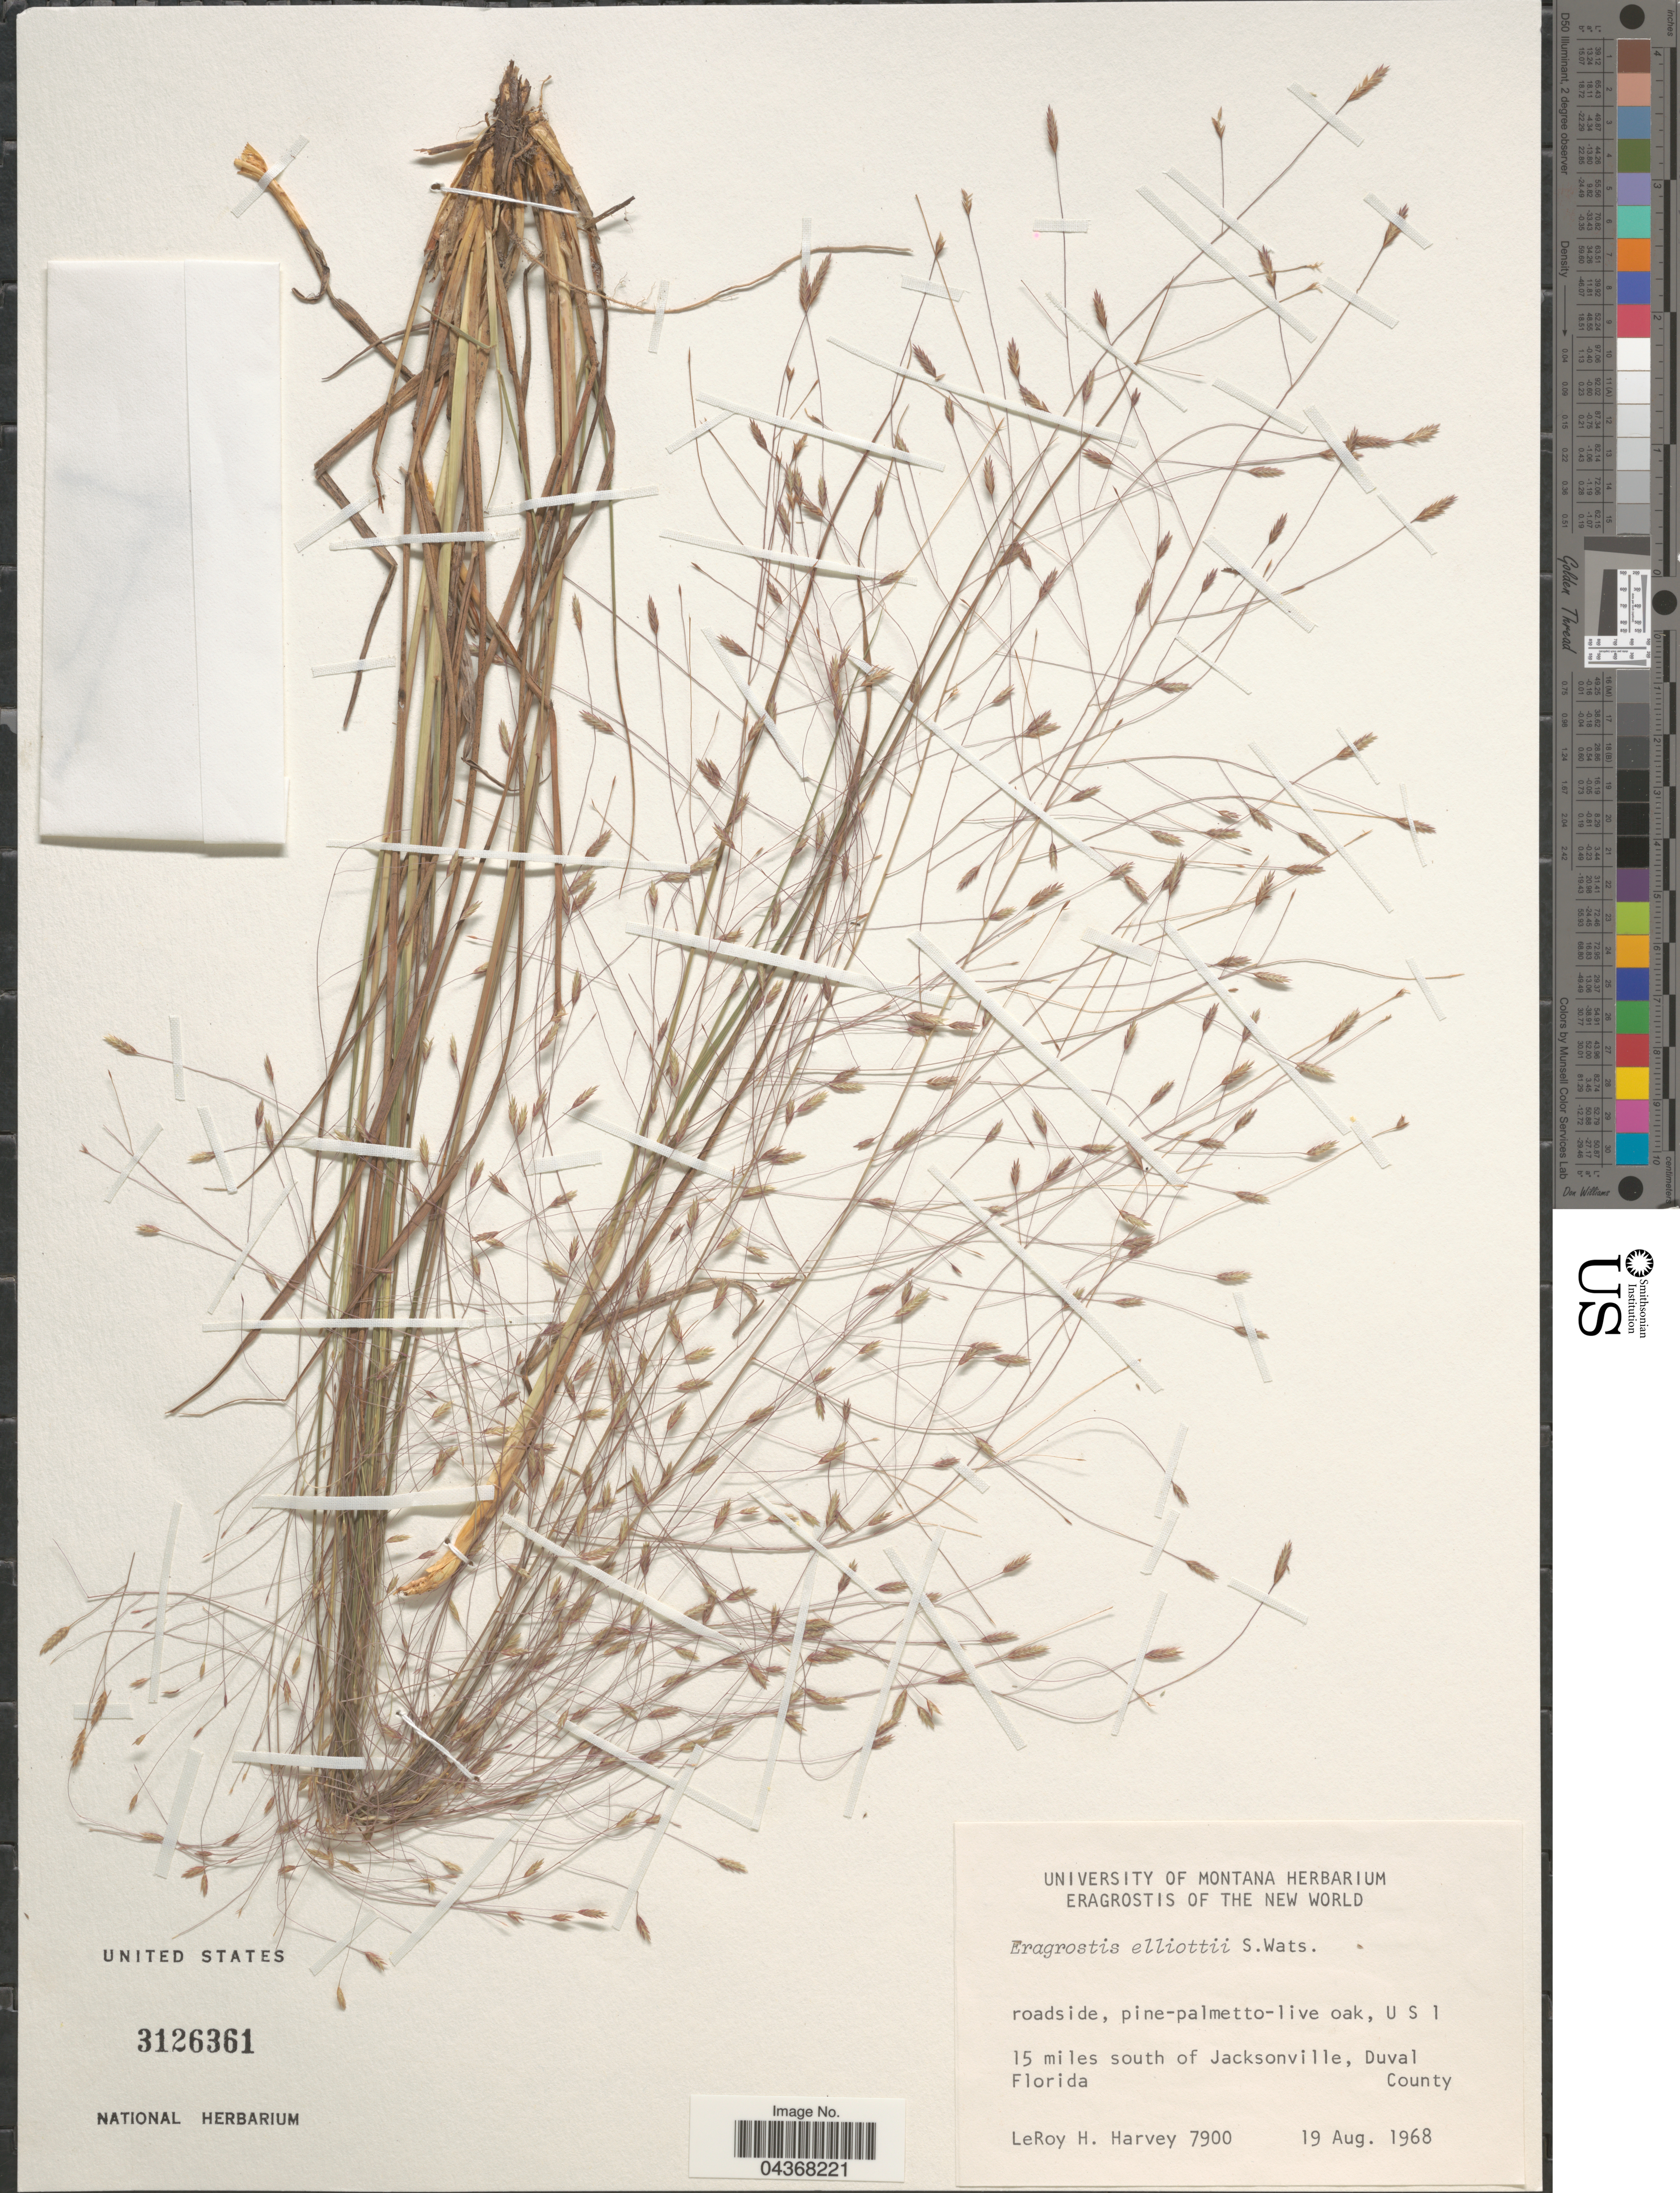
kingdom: Plantae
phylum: Tracheophyta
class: Liliopsida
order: Poales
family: Poaceae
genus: Eragrostis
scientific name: Eragrostis elliottii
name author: S. Watson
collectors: L. H. Harvey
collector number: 7900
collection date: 1968-08-19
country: United States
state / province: Florida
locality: Roadside. 15 miles south of Jacksonville, Duval County.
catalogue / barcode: US 3126361